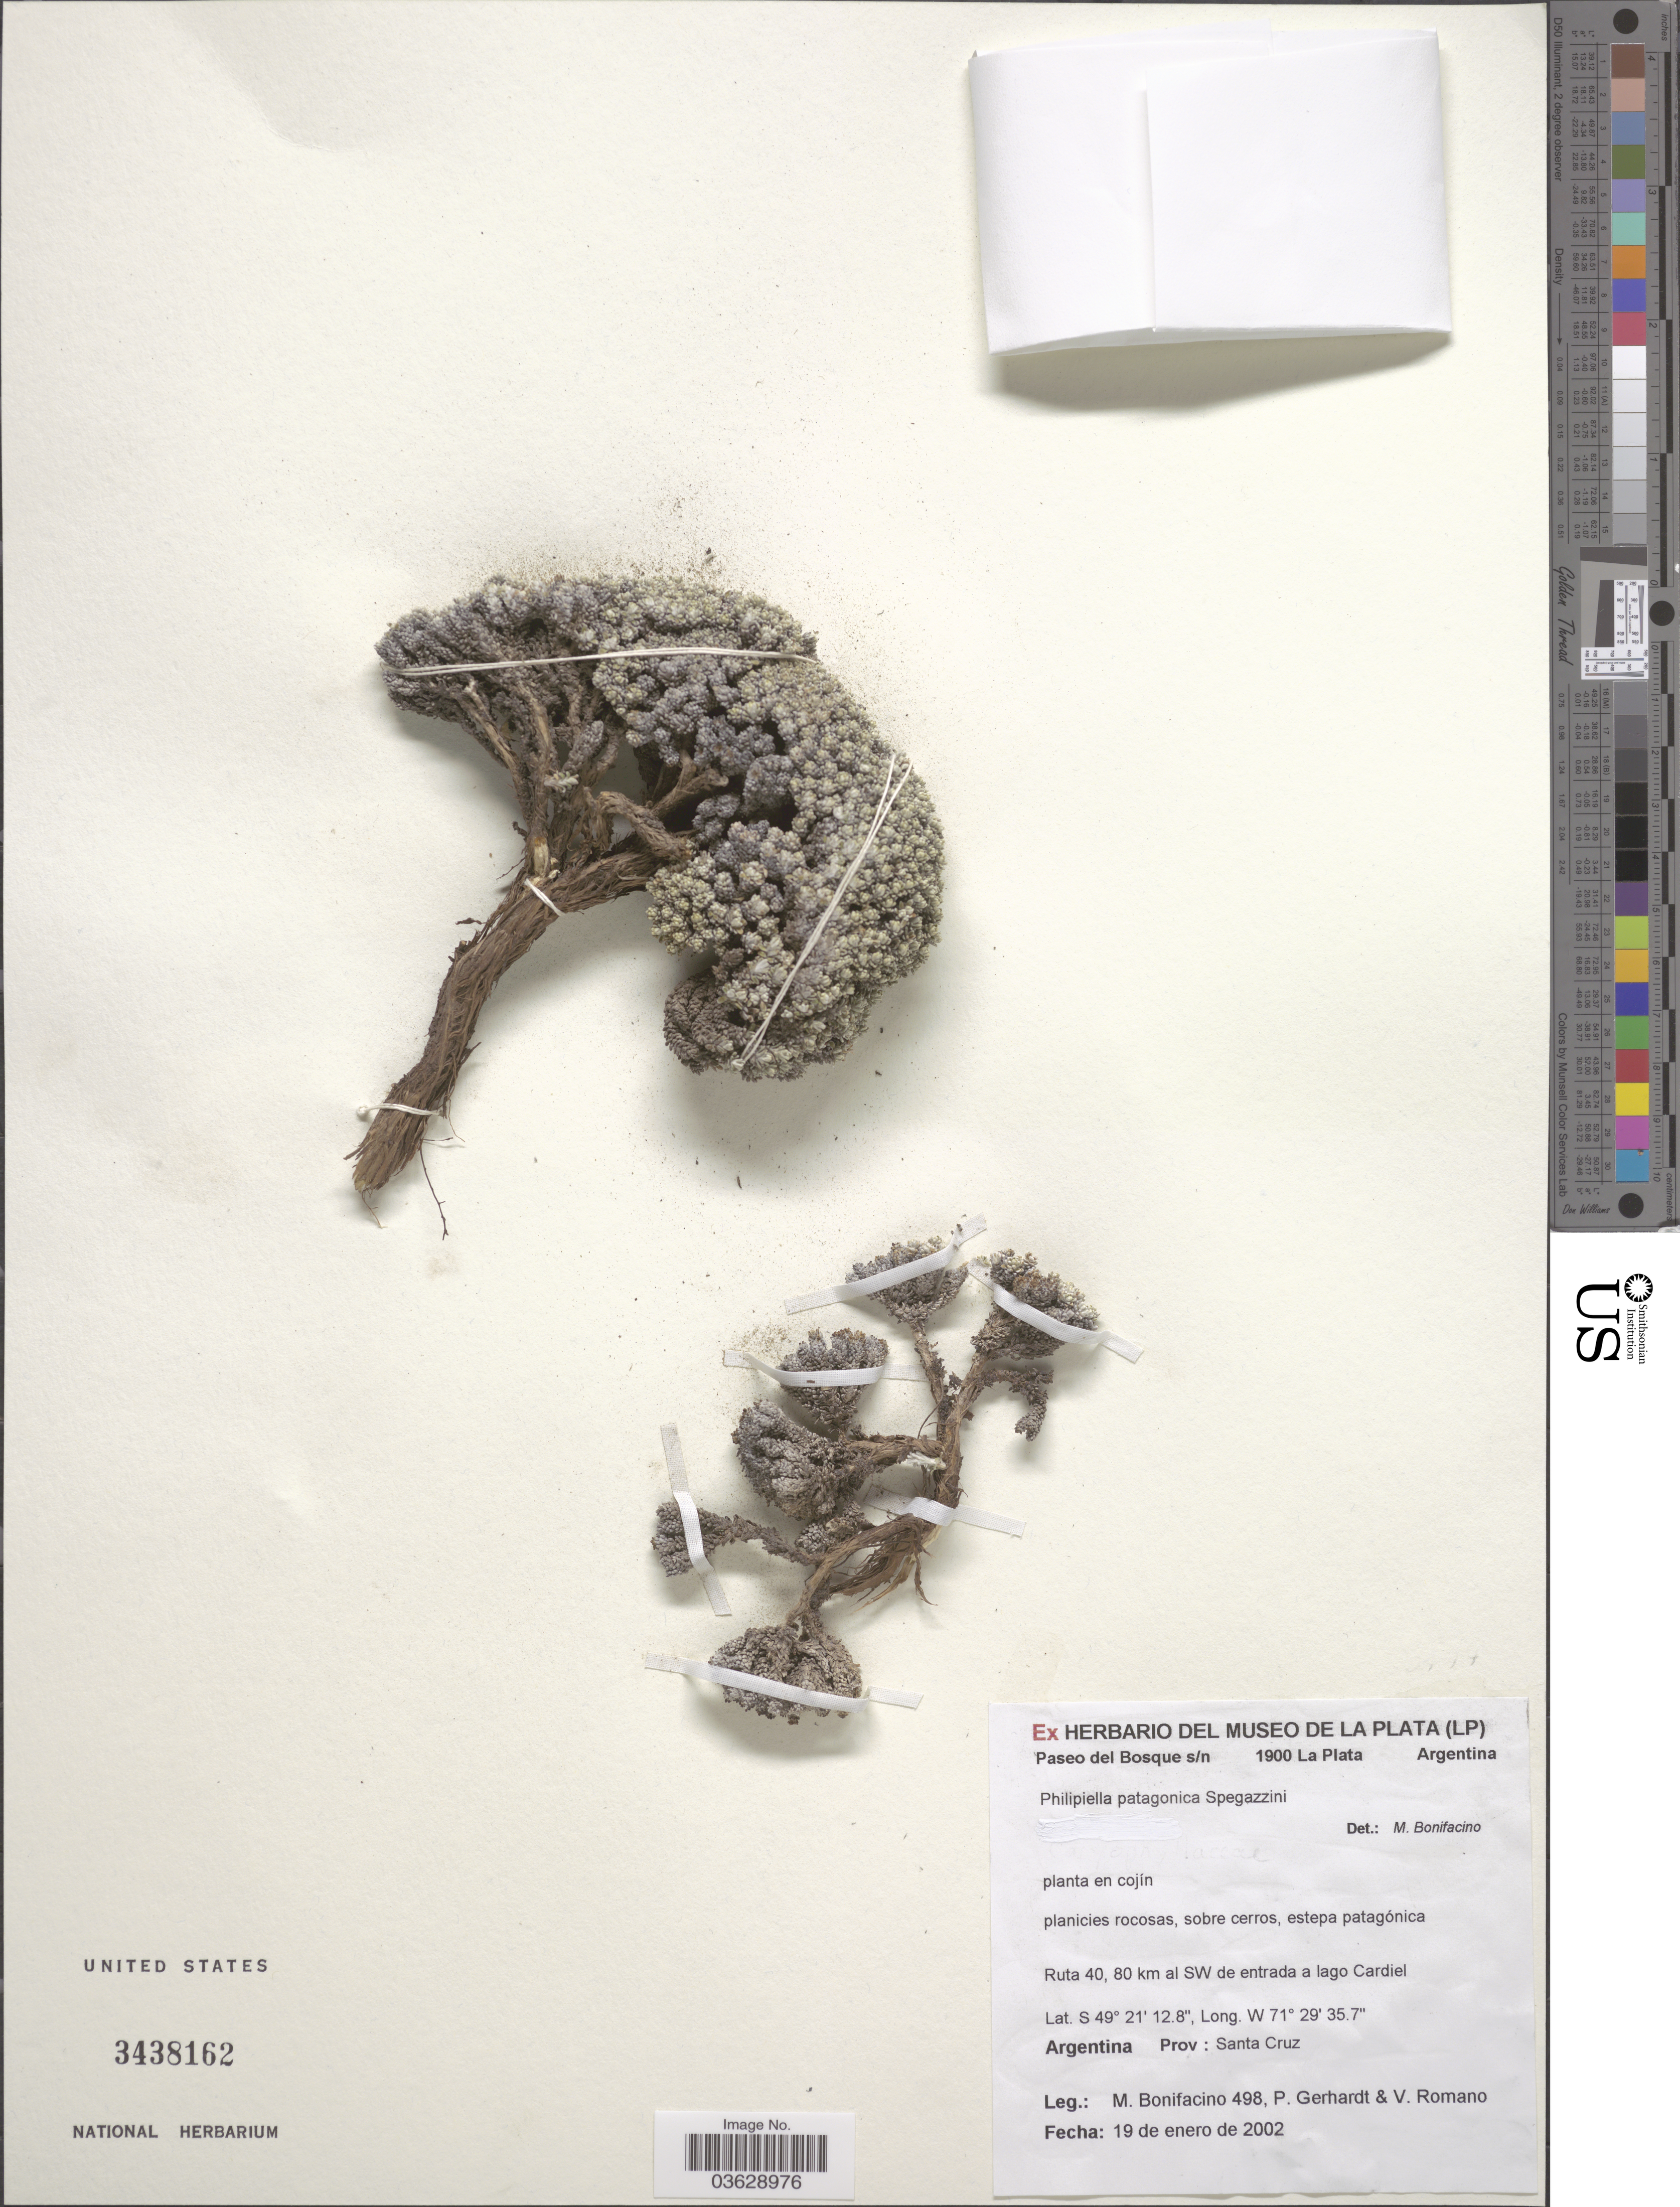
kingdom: Plantae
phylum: Tracheophyta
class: Magnoliopsida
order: Caryophyllales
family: Caryophyllaceae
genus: Philippiella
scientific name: Philippiella sp.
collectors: M. Bonifacino, P. Gerhardt & V. Romano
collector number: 0498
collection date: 2002-01-19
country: Argentina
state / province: Santa Cruz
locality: Ruta 40, 80 km al SW de entrada a lago Cardiel.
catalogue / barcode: US 3438162